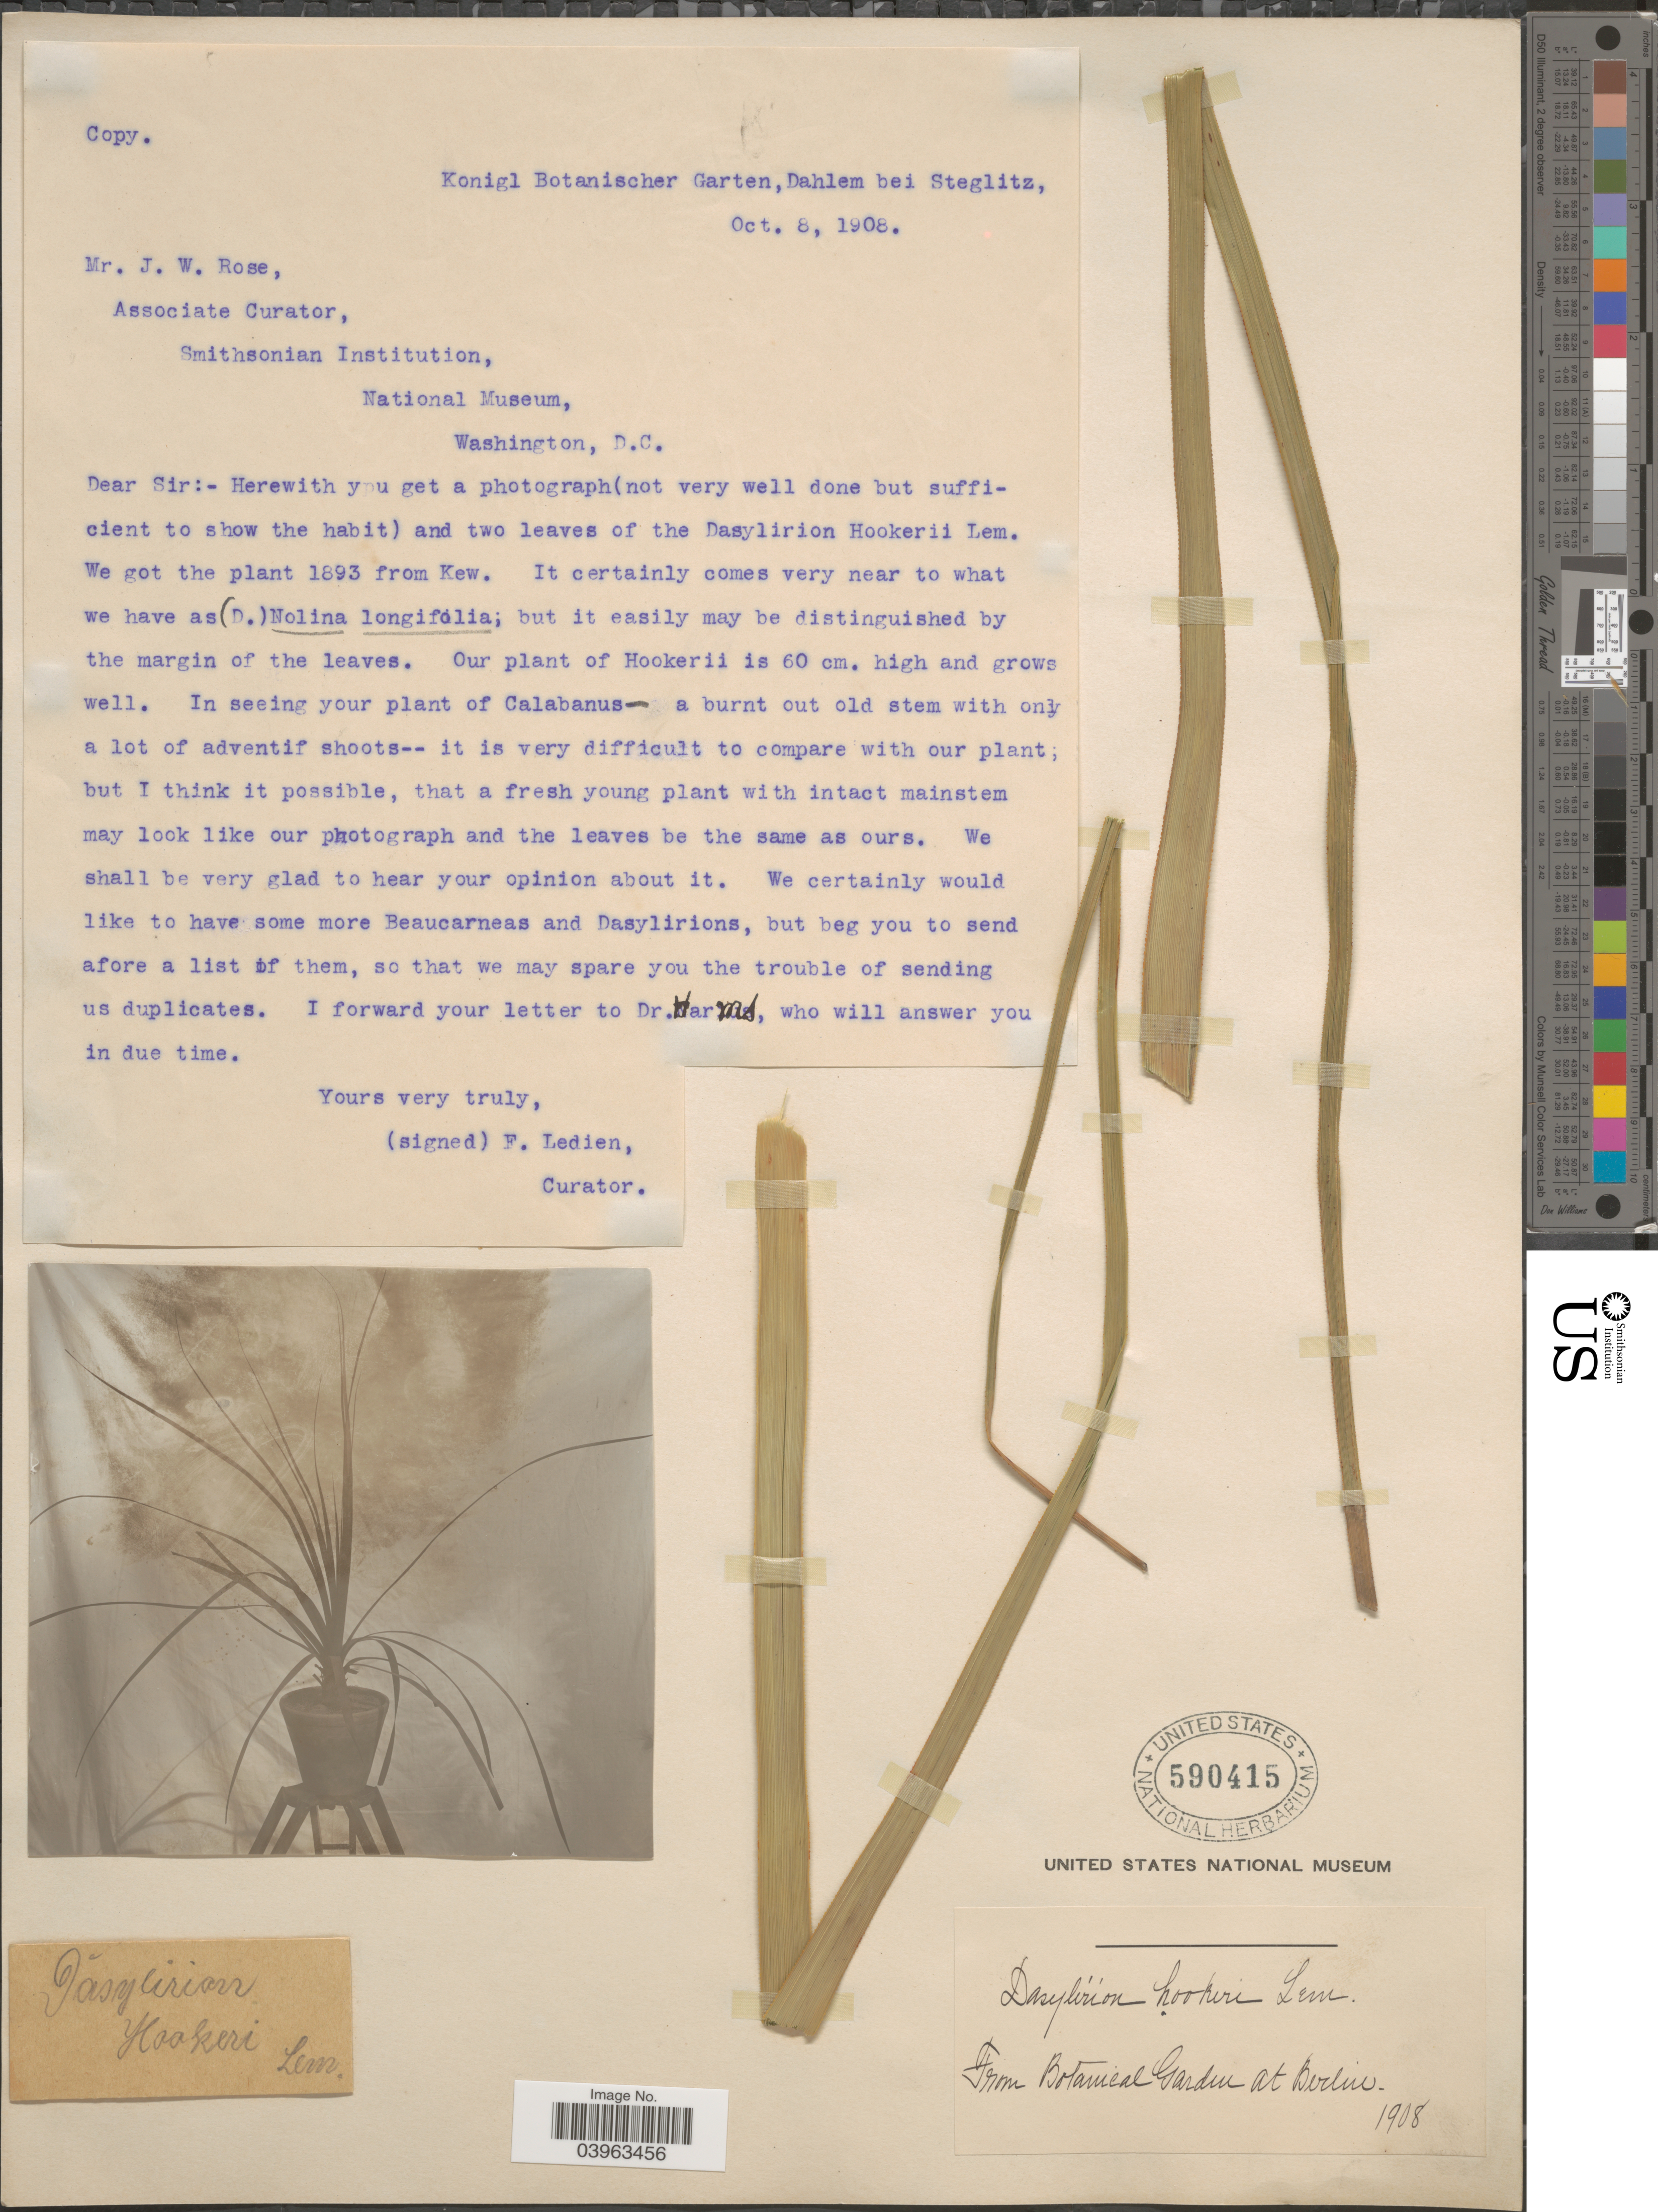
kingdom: Plantae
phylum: Tracheophyta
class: Liliopsida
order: Asparagales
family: Asparagaceae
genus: Dasylirion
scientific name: Dasylirion hookeri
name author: Lem.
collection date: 1908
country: Germany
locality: From Botanical Garden at Berlin.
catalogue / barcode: US 590415